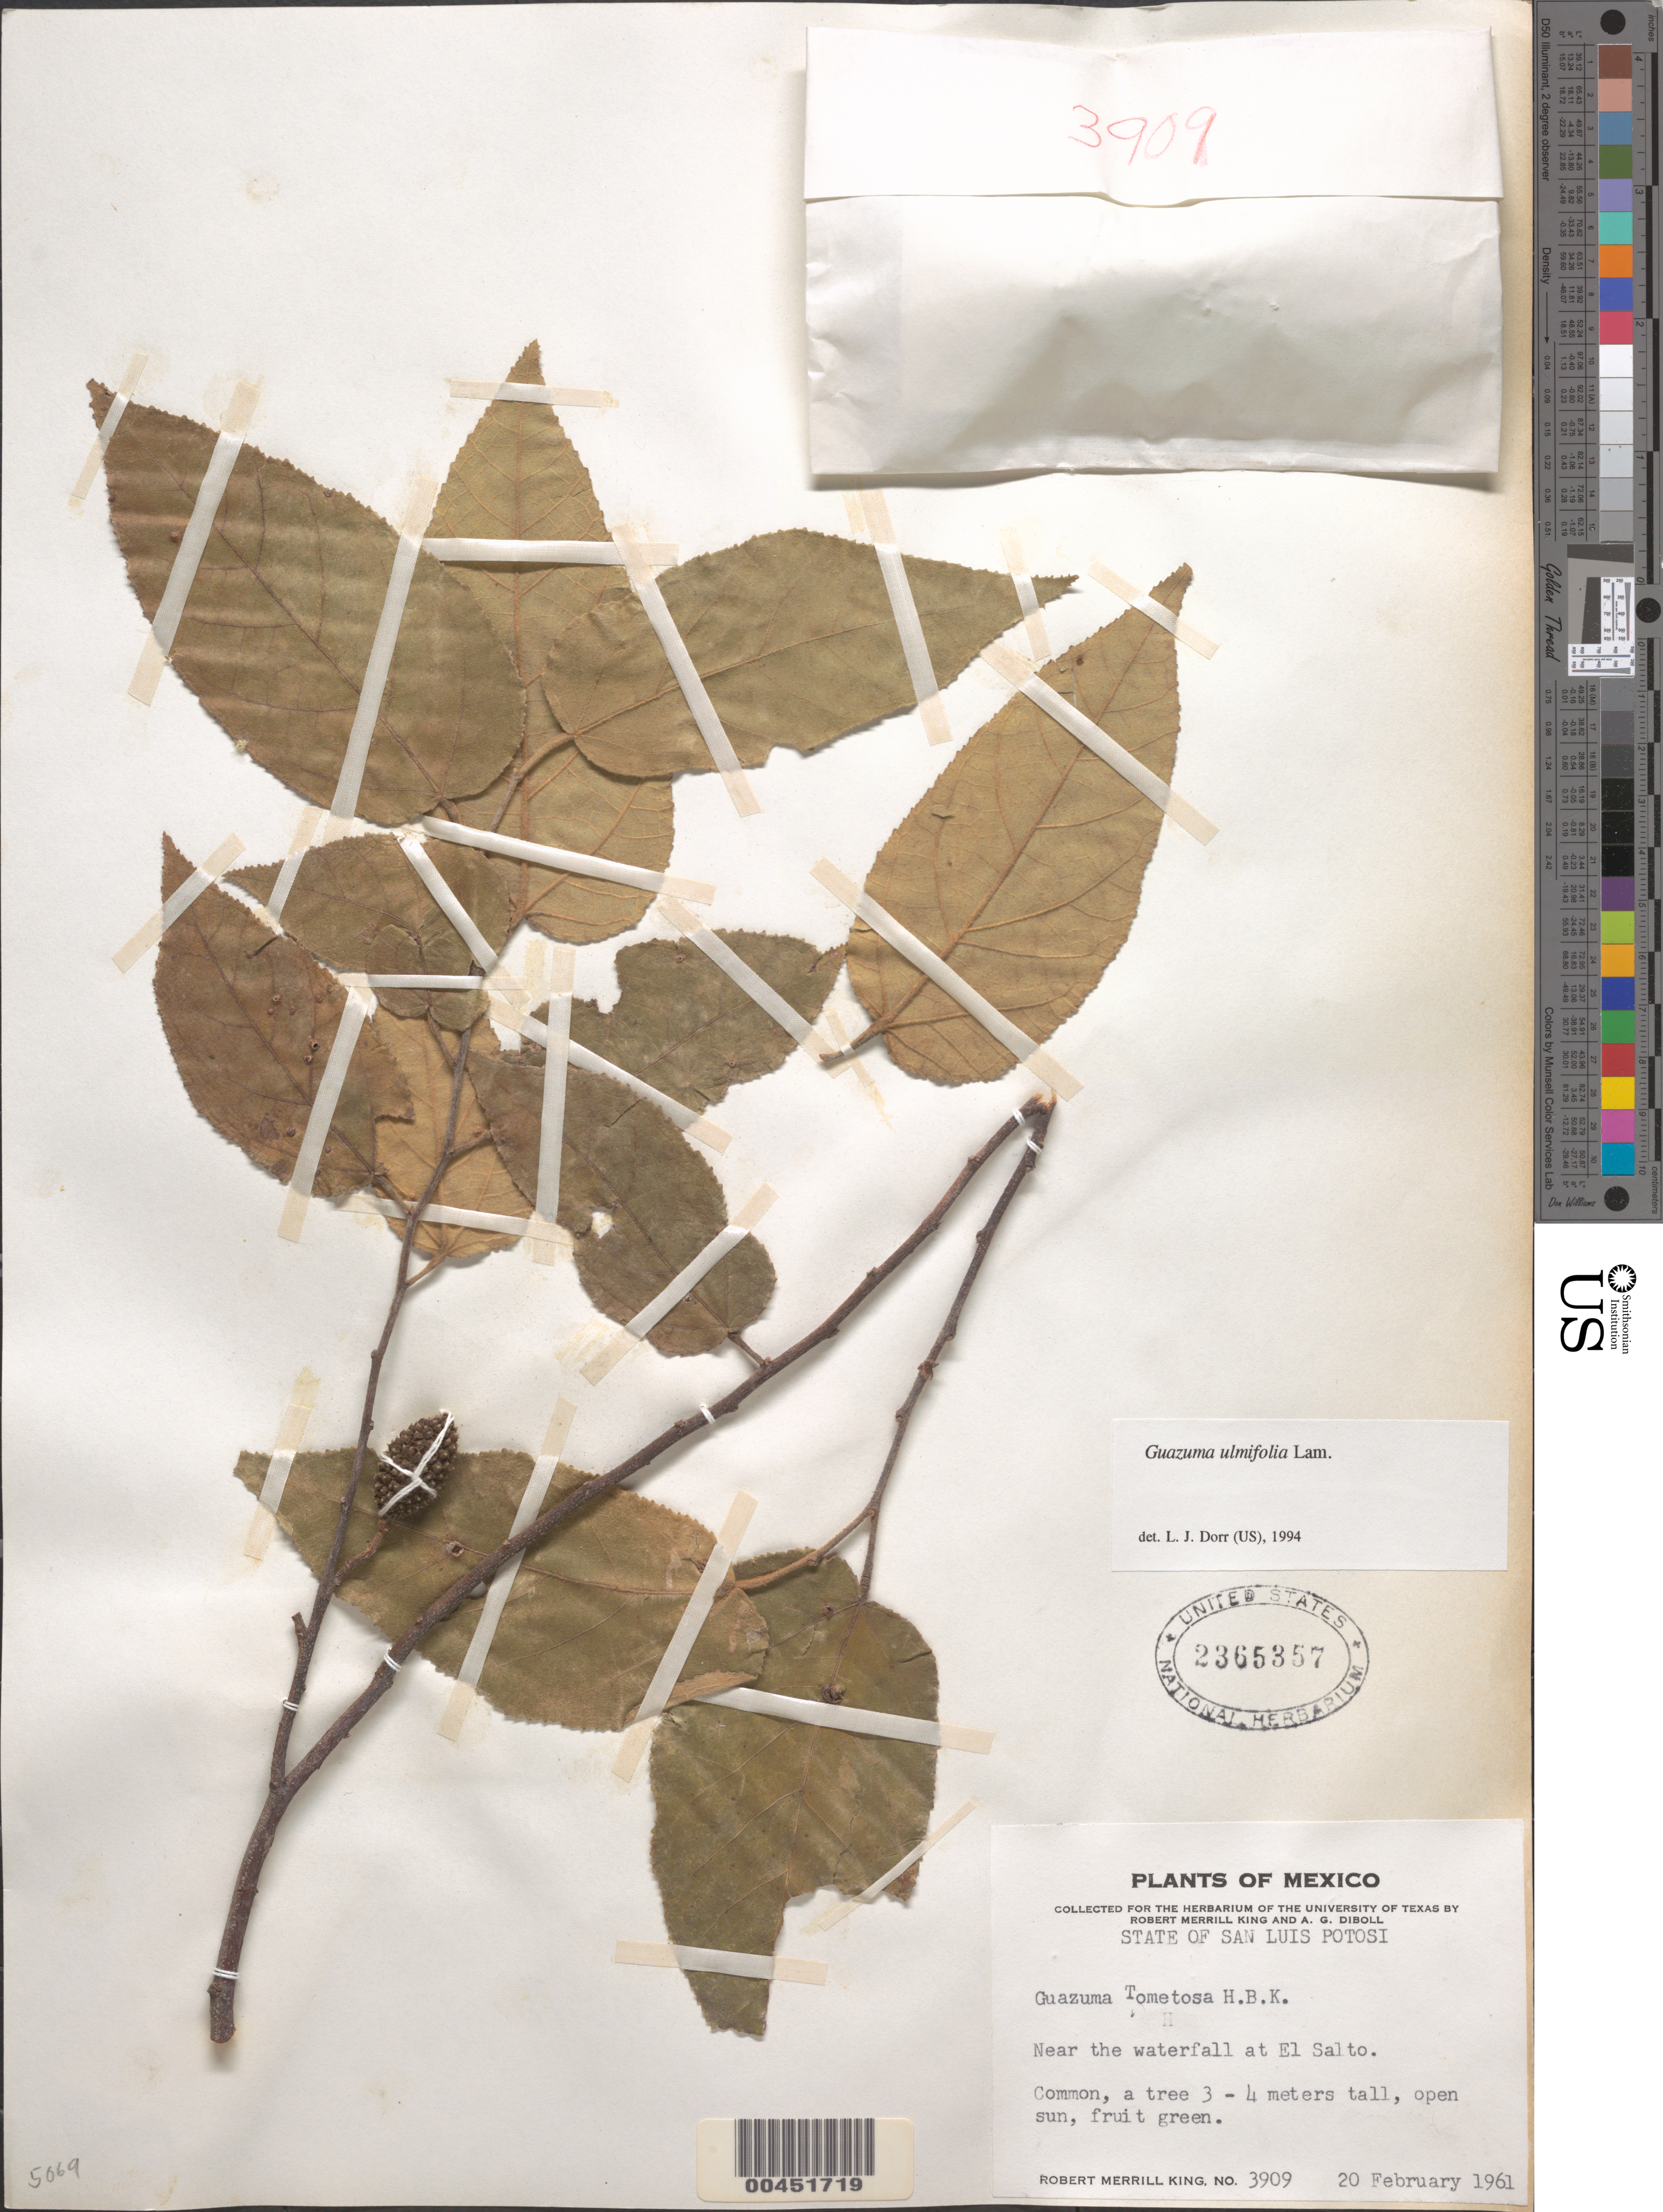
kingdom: Plantae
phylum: Tracheophyta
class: Magnoliopsida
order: Malvales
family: Malvaceae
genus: Guazuma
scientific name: Guazuma ulmifolia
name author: Lam.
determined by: Dorr, L. J., (BOT), Smithsonian Institution - National Museum of Natural History (UNITED STATES)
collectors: R. M. King & A. Diboll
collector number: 3909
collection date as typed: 20 Feb 1961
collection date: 1961-02-20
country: Mexico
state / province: San Luis Potosí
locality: Near the waterfall at El Salto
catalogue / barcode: US 2365357